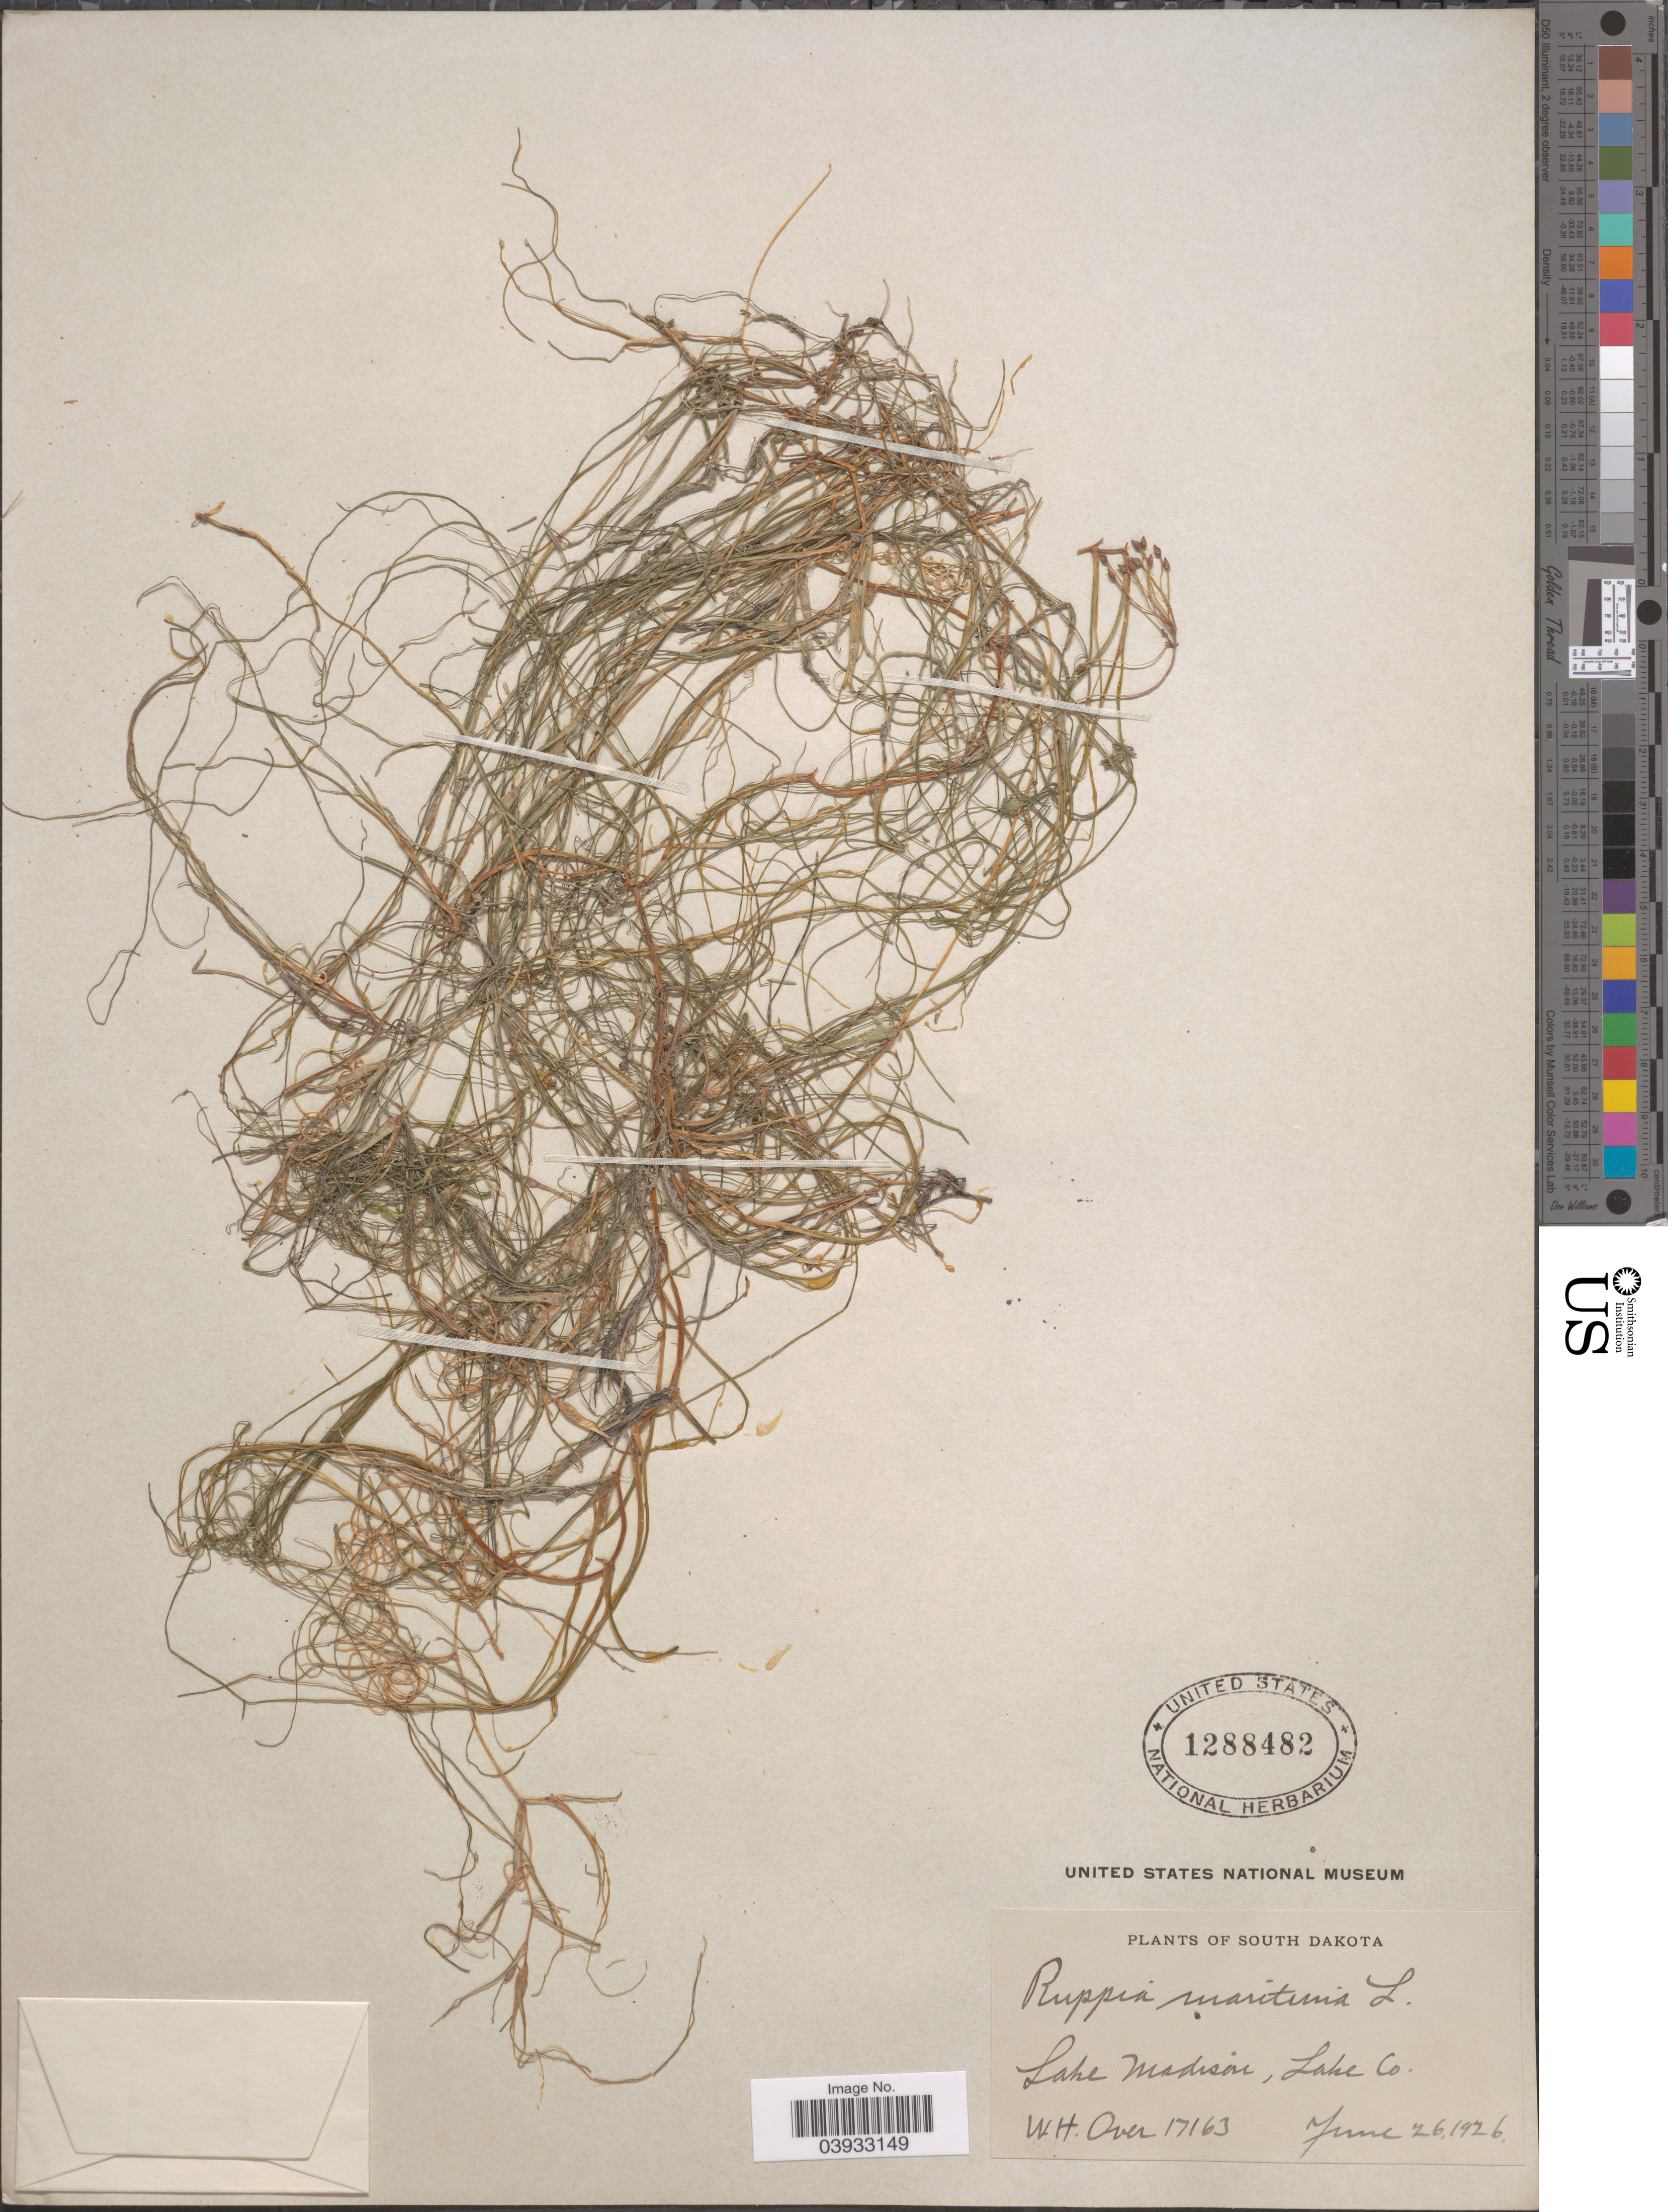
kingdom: Plantae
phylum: Tracheophyta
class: Liliopsida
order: Alismatales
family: Ruppiaceae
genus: Ruppia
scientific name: Ruppia maritima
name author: L.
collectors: W. Over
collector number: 17163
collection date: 1926-06-26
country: United States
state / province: South Dakota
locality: Lake Madison, Lake Co.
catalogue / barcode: US 1288482